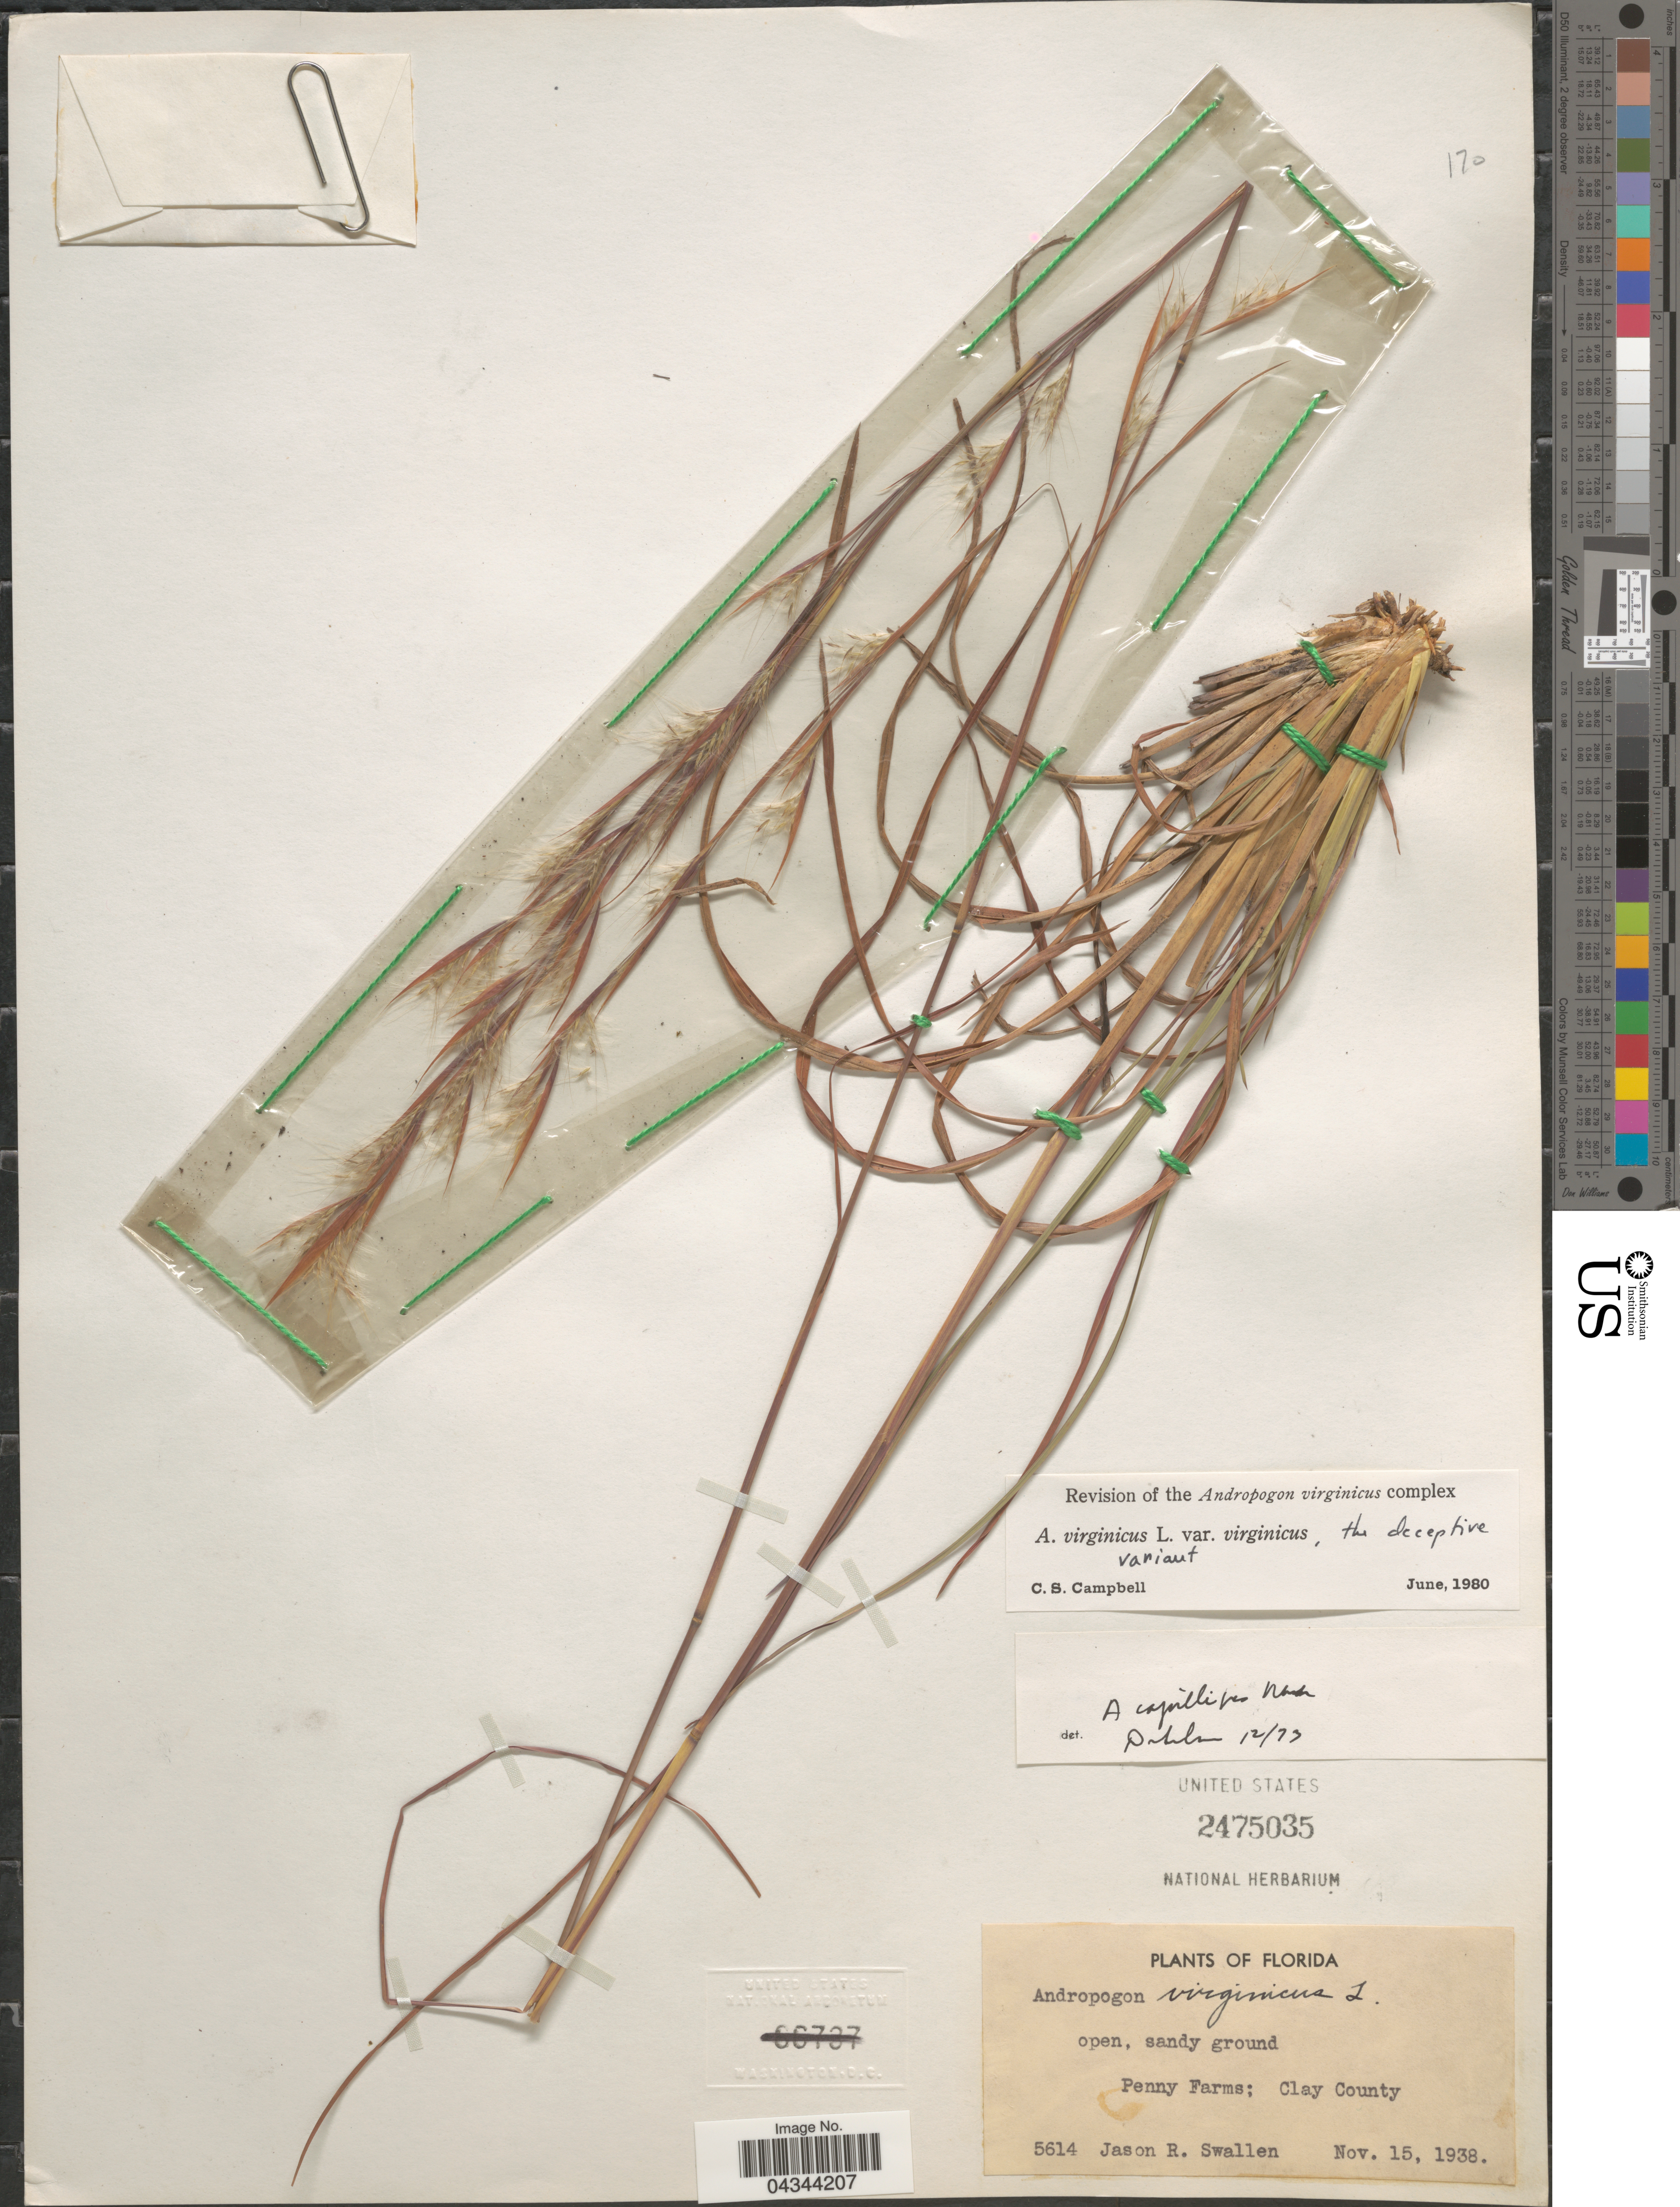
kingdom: Plantae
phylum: Tracheophyta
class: Liliopsida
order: Poales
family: Poaceae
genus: Andropogon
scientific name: Andropogon virginicus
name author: L.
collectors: J. R. Swallen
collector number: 5614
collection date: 1938-11-15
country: United States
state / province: Florida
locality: Penny Farms; Clay County.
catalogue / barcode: US 2475035